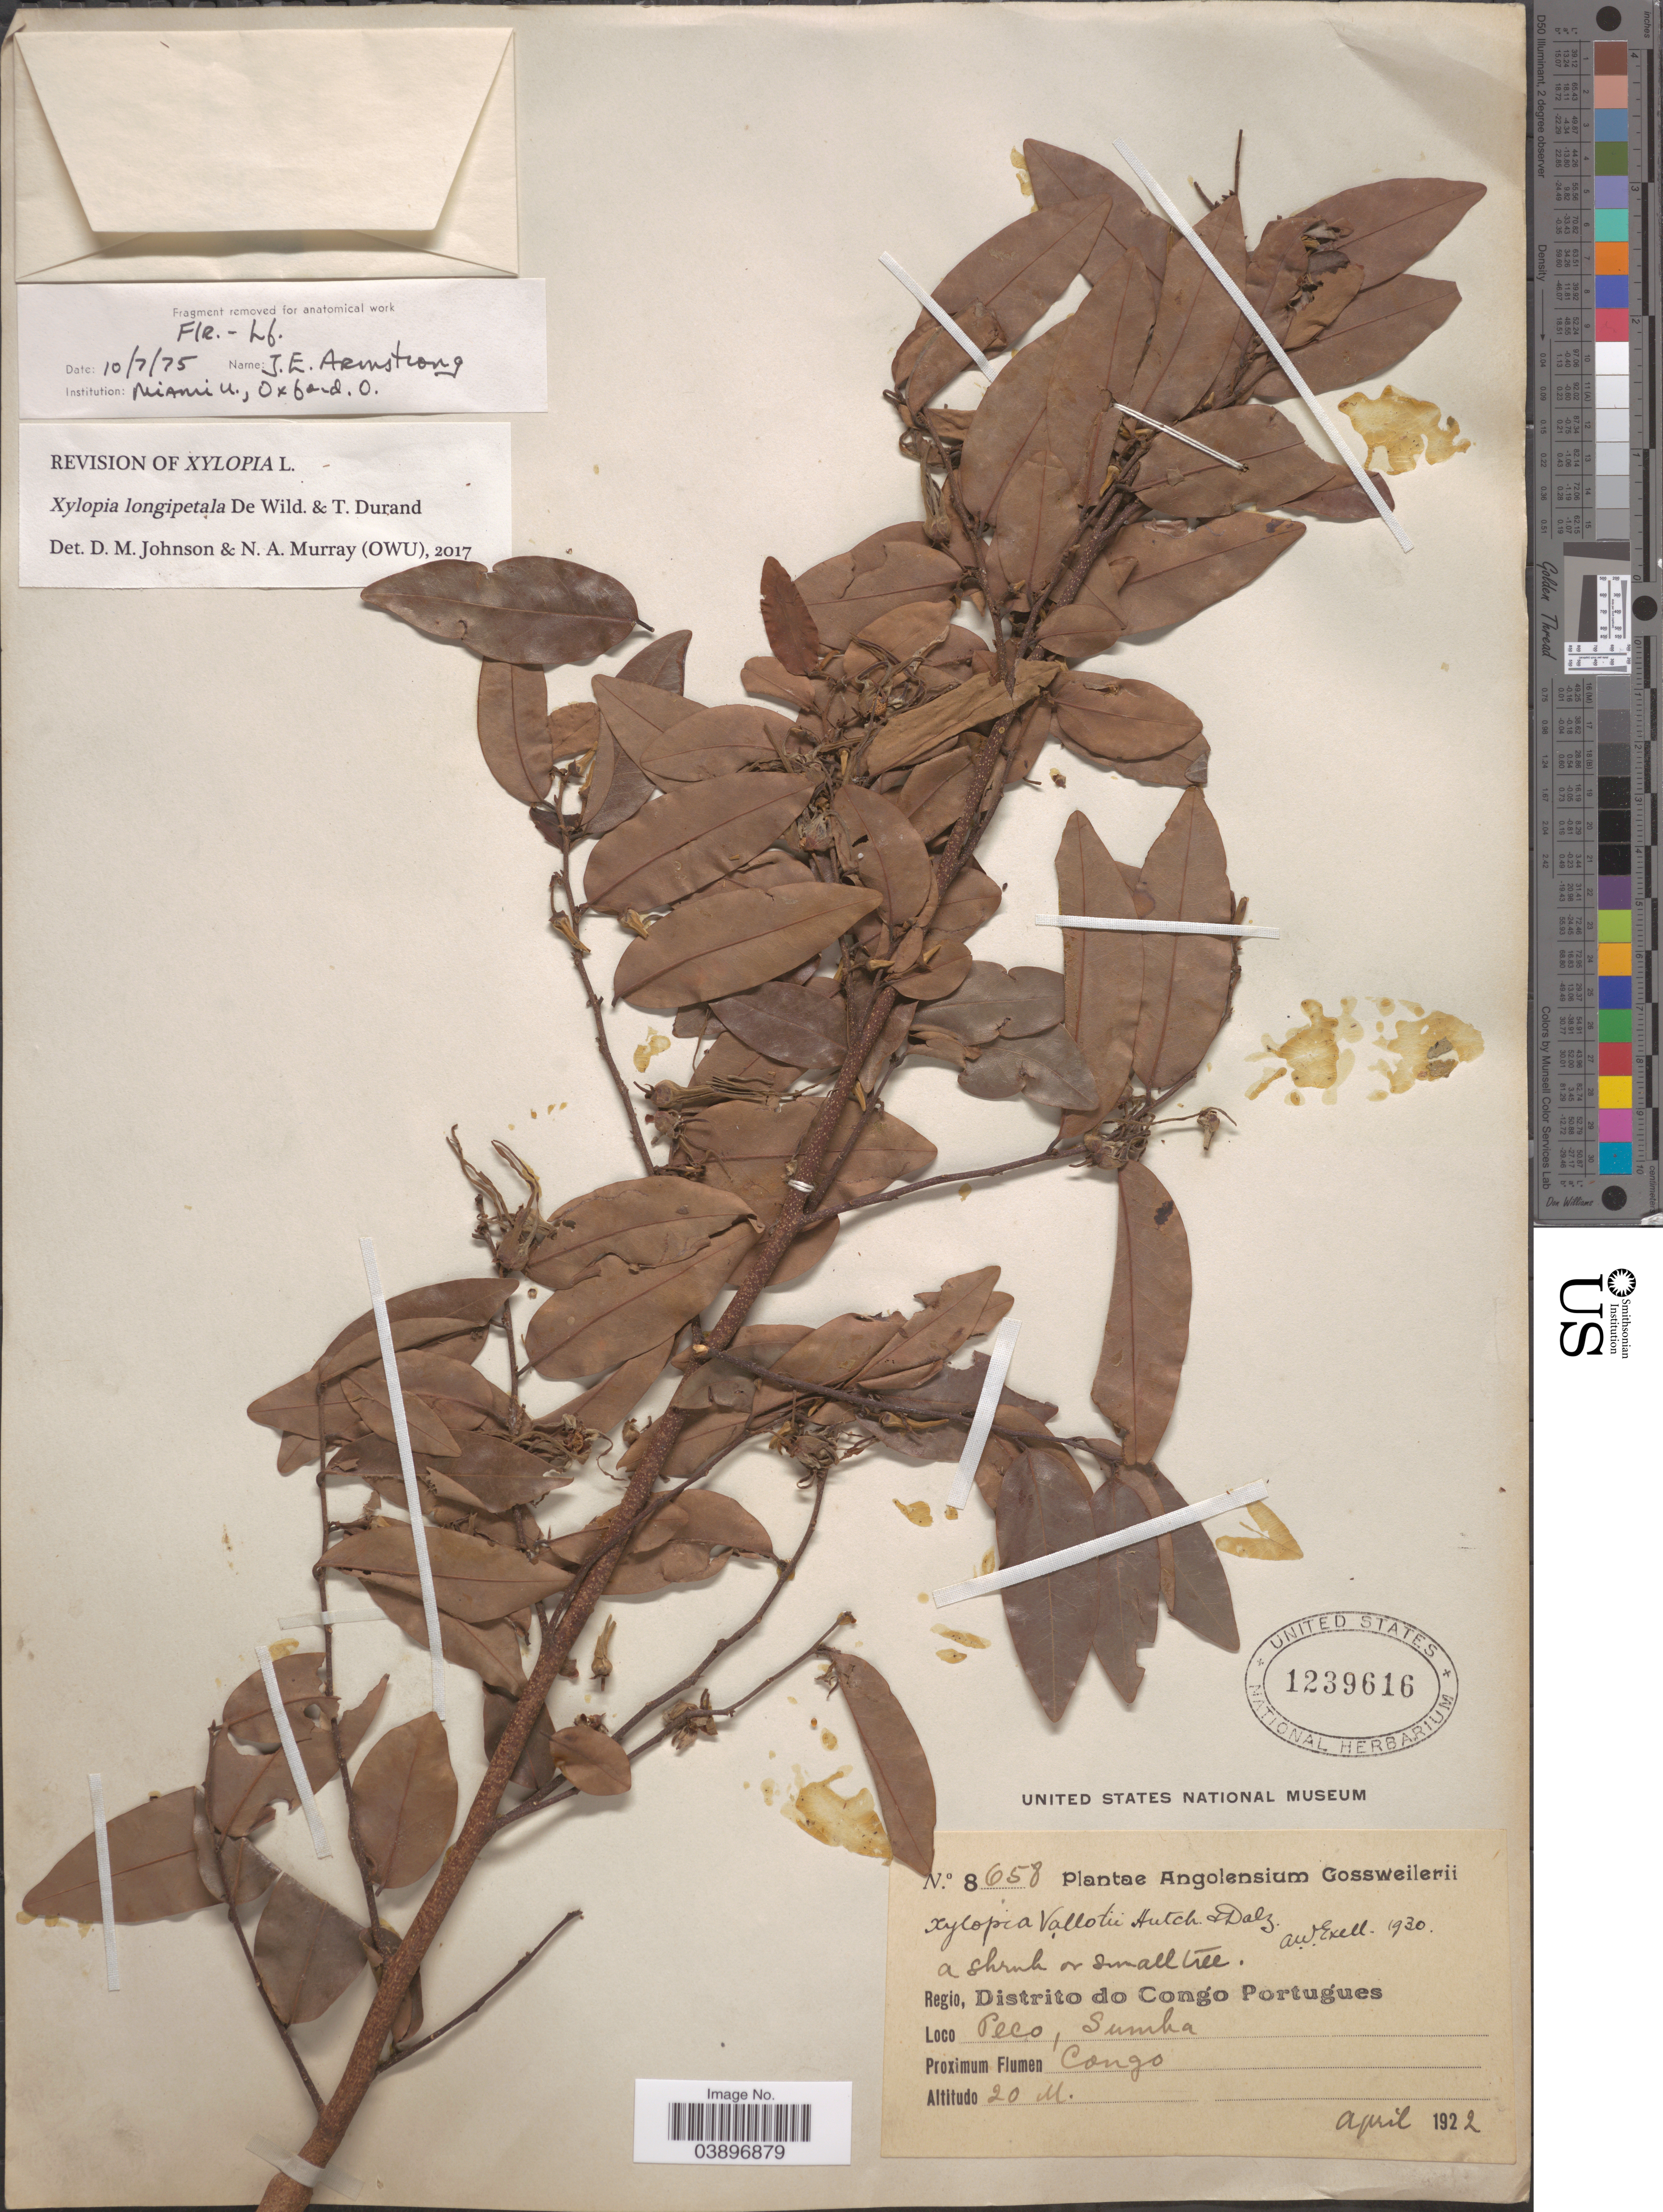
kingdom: Plantae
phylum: Tracheophyta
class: Magnoliopsida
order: Magnoliales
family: Annonaceae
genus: Xylopia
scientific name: Xylopia longipetala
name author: De Wild. & Durand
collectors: -. Gossweiler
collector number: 8658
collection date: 1922-04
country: Angola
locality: Regio, Distrito do Congo Portugues. Peco, Sumba. Congo.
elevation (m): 20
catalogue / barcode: US 1239616